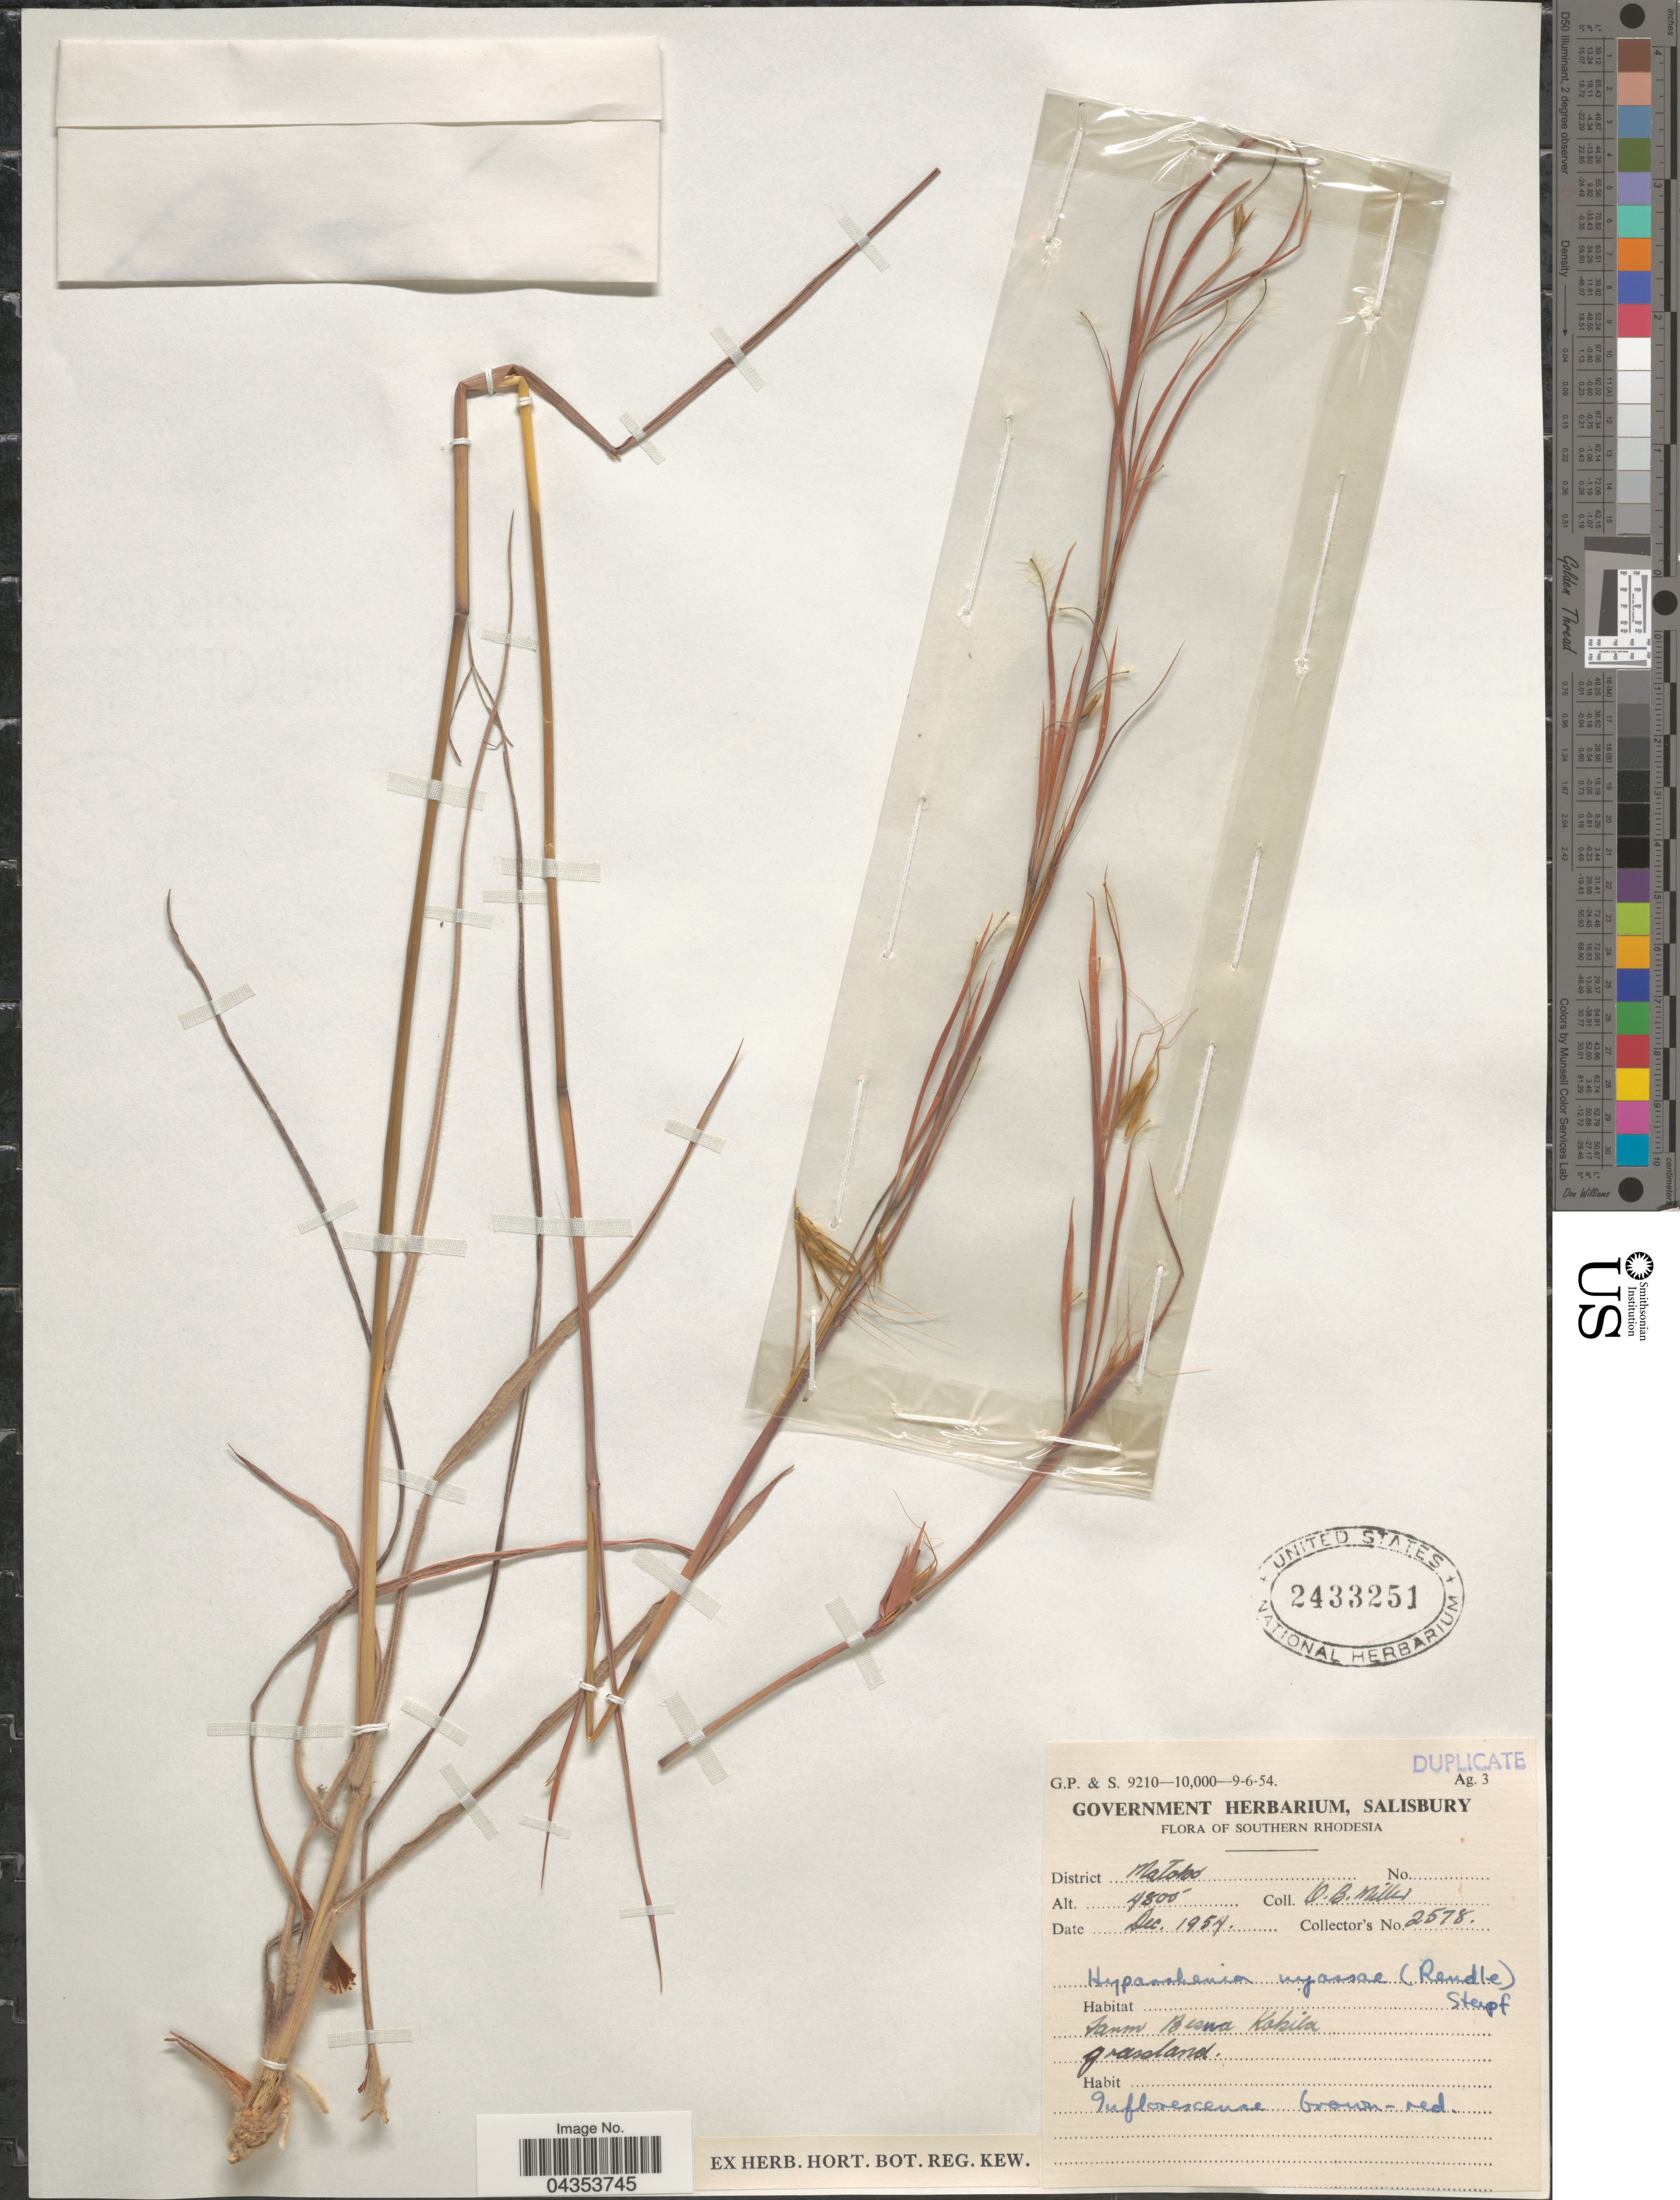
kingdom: Plantae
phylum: Tracheophyta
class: Liliopsida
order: Poales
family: Poaceae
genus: Hyparrhenia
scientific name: Hyparrhenia nyassae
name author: (Rendle) Stapf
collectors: O. B. Miller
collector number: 2578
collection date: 1954-12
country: Zimbabwe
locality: Southern Rhodesia. District Matobo.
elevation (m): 1463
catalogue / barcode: US 2433251